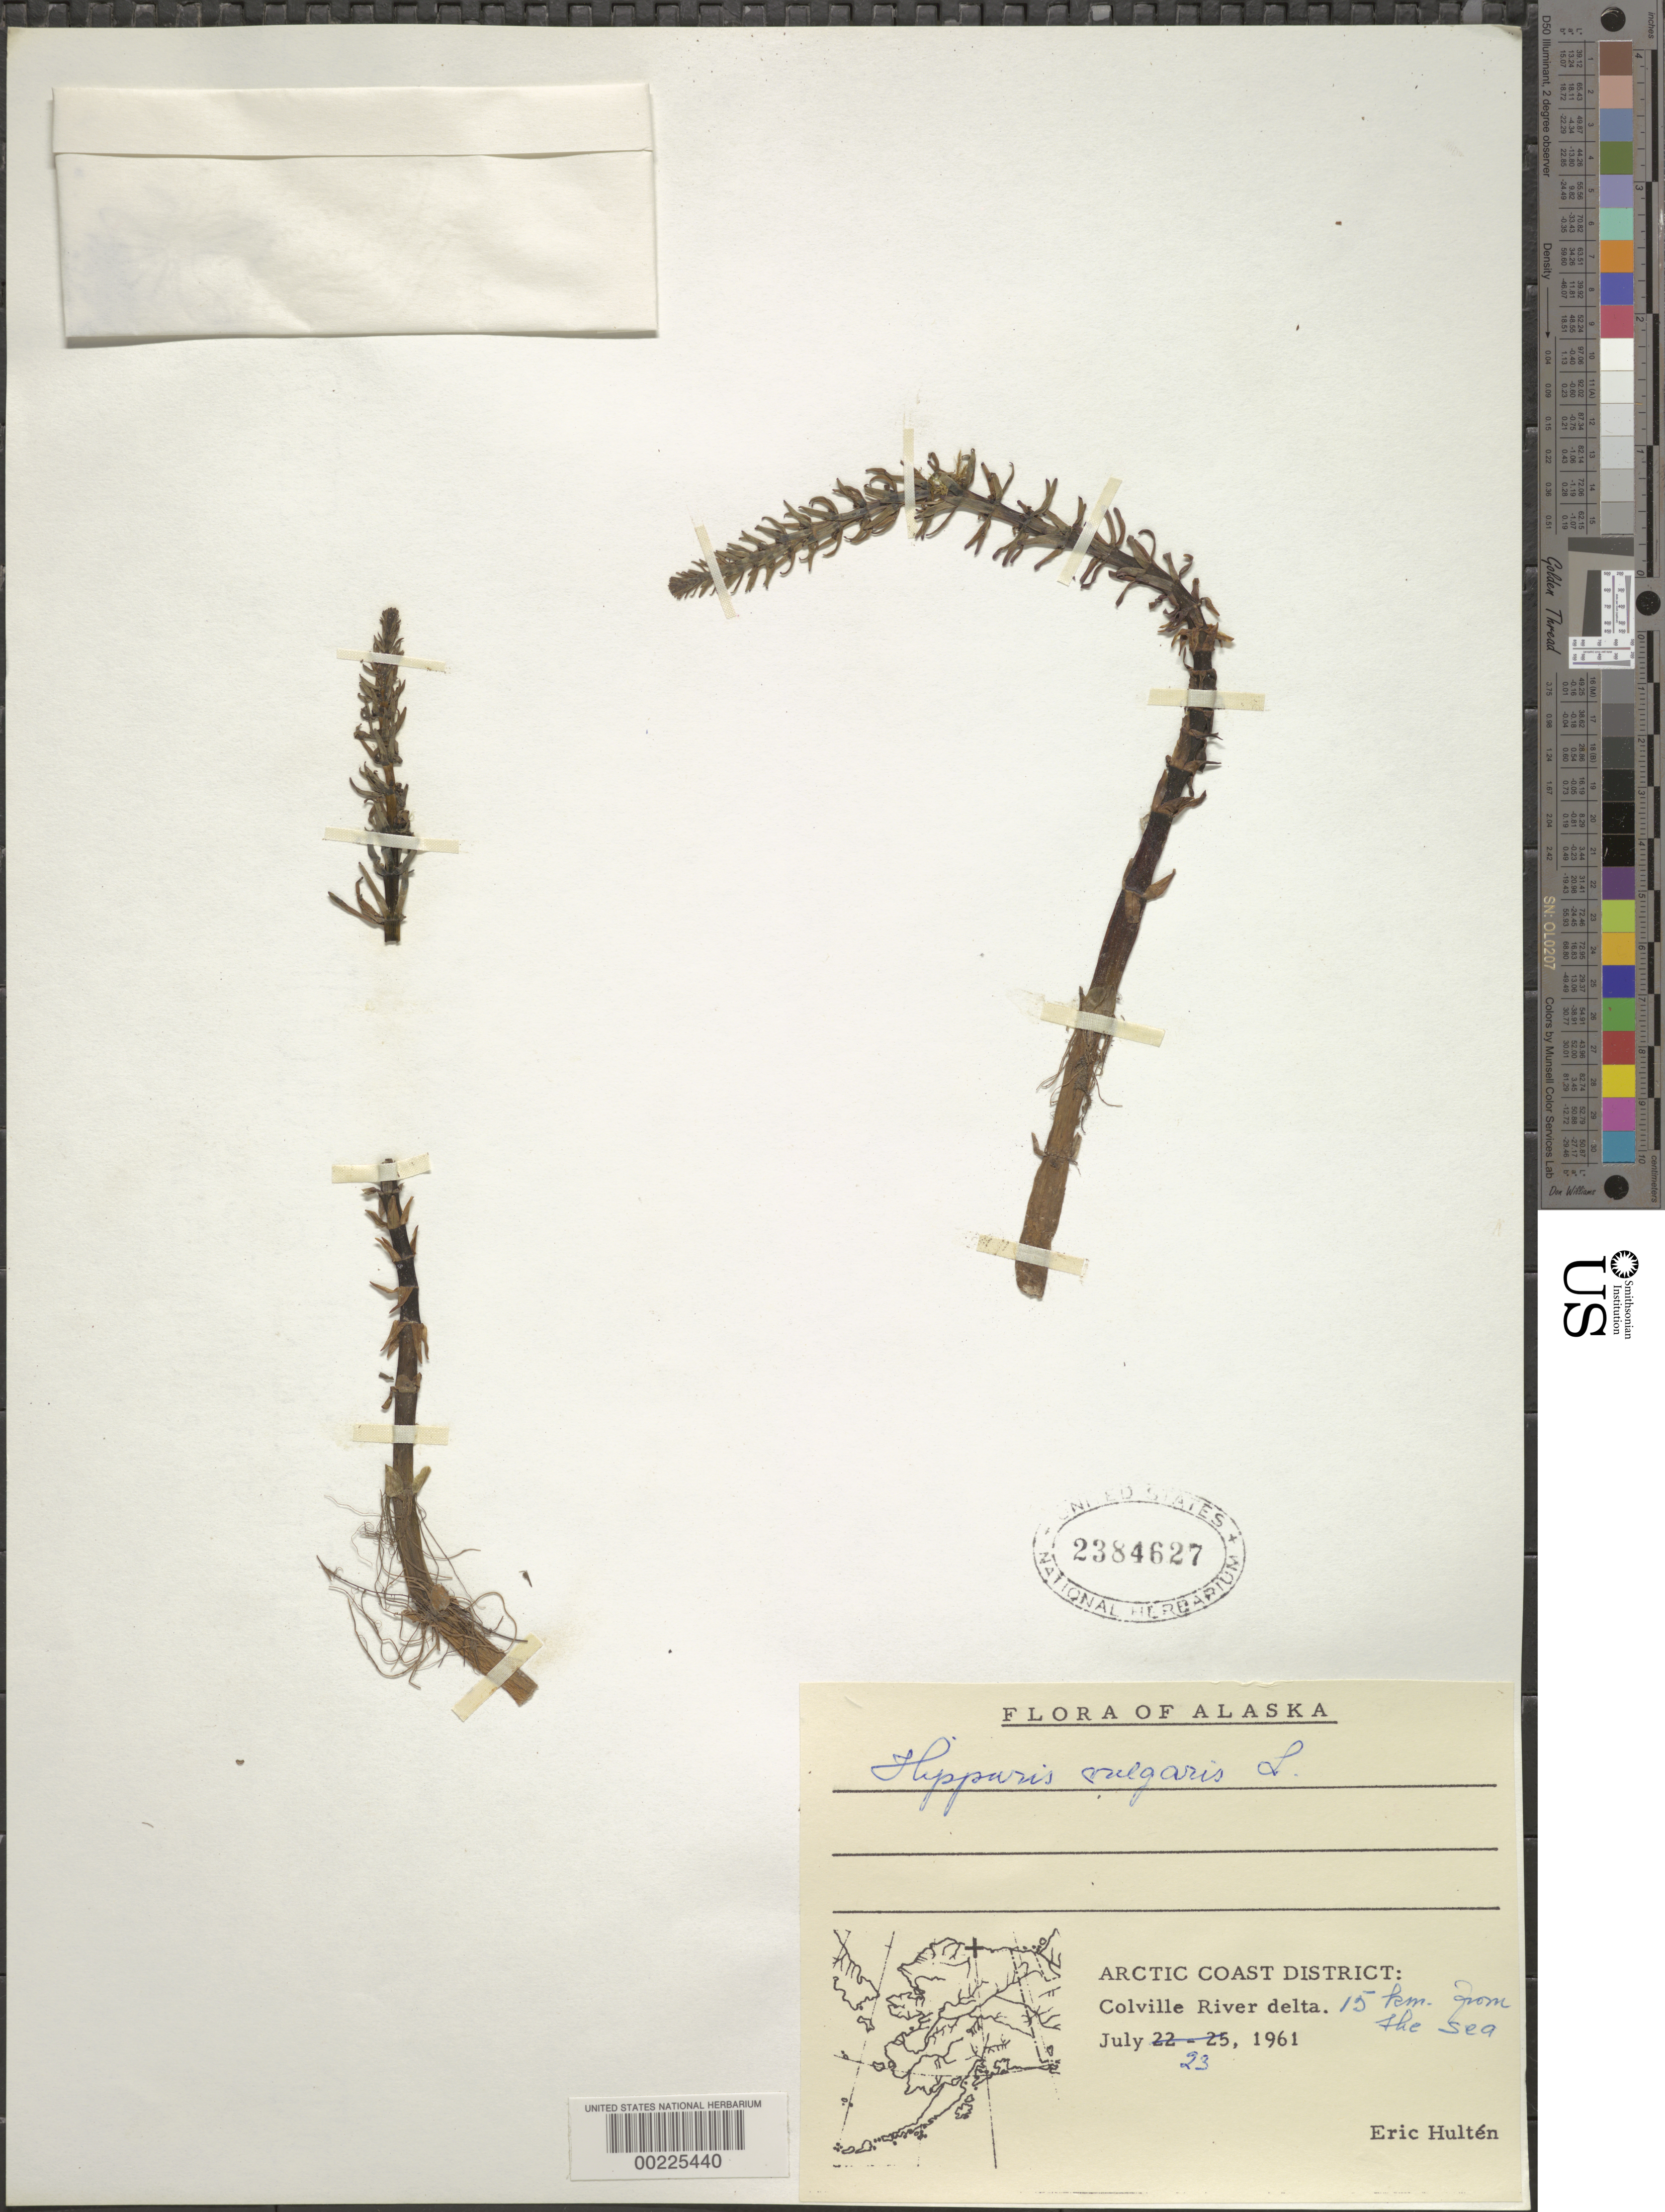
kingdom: Plantae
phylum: Tracheophyta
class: Magnoliopsida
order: Lamiales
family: Plantaginaceae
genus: Hippuris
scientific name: Hippuris vulgaris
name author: L.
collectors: E. G. Hultén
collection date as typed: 23 Jul 1961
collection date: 1961-07-23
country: United States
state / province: Alaska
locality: Arctic coast district: colville river delta, 15 km from the sea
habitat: River delta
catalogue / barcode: US 2384627